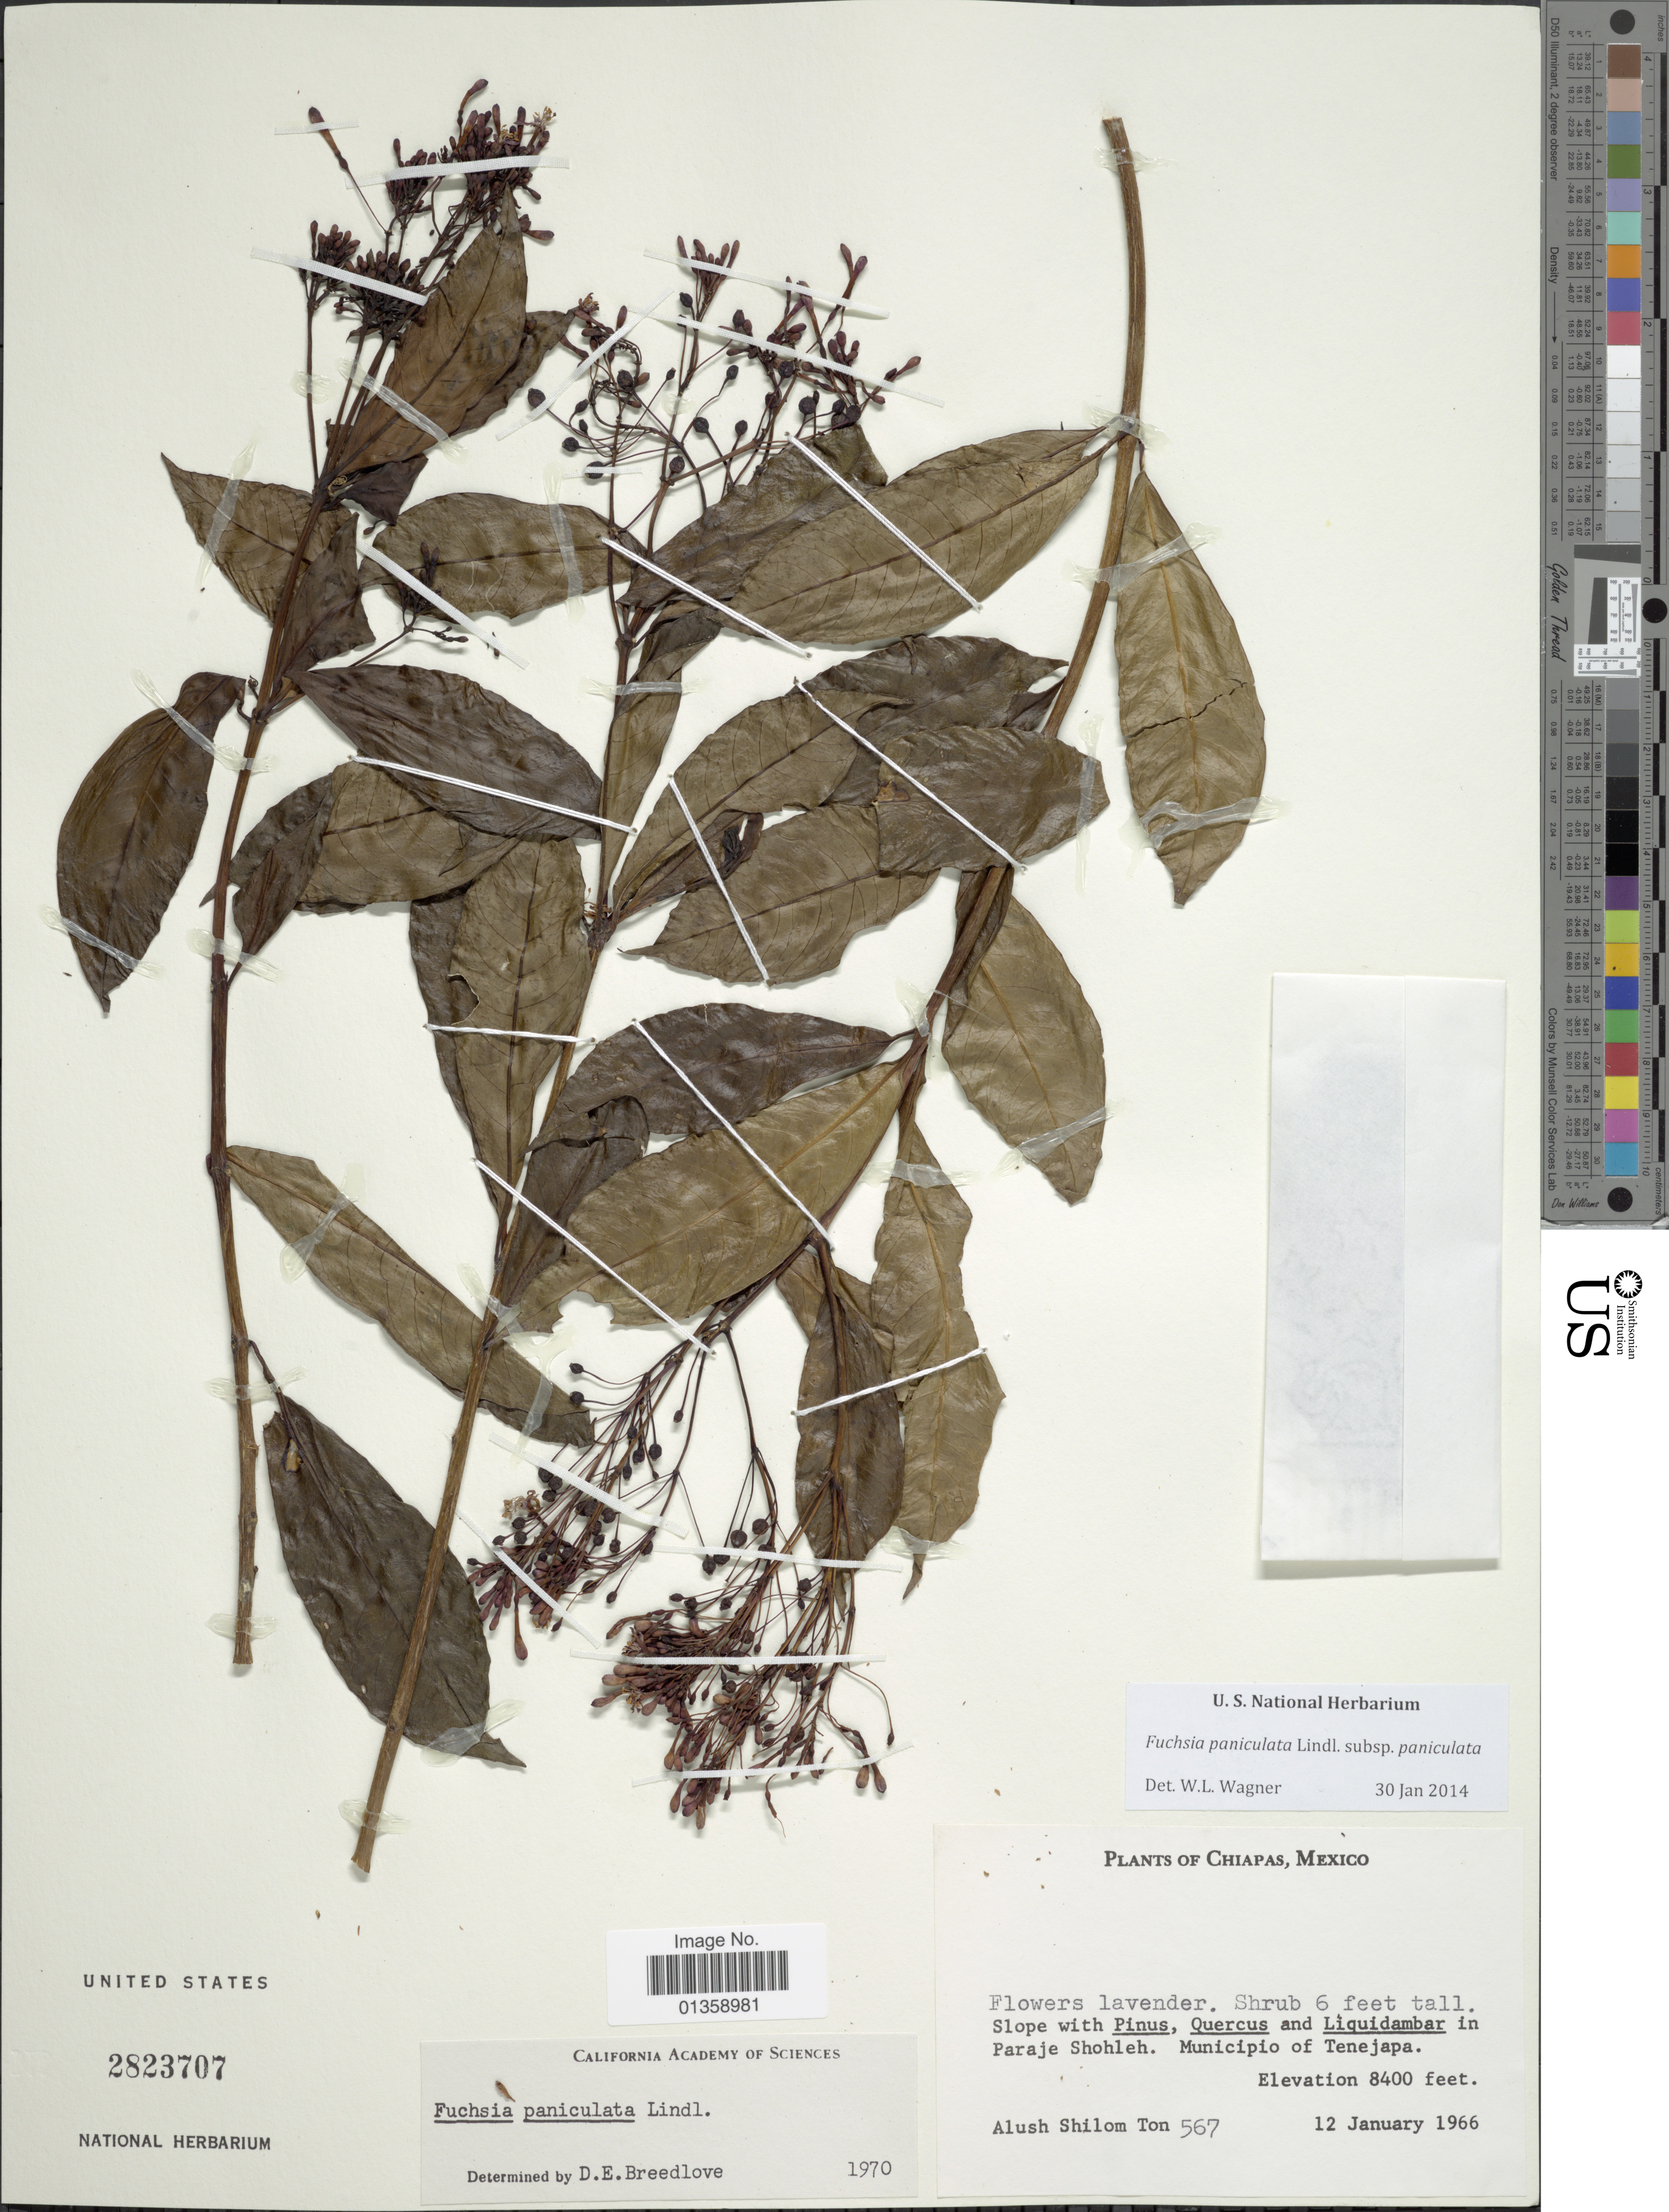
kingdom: Plantae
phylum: Tracheophyta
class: Magnoliopsida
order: Myrtales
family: Onagraceae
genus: Fuchsia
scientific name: Fuchsia paniculata subsp. paniculata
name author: Lindl.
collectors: A. S. Ton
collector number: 567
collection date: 1966-01-12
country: Mexico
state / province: Chiapas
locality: In Paraje Shohleh. Municipio de Tenejapa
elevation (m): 2560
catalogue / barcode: US 2823707